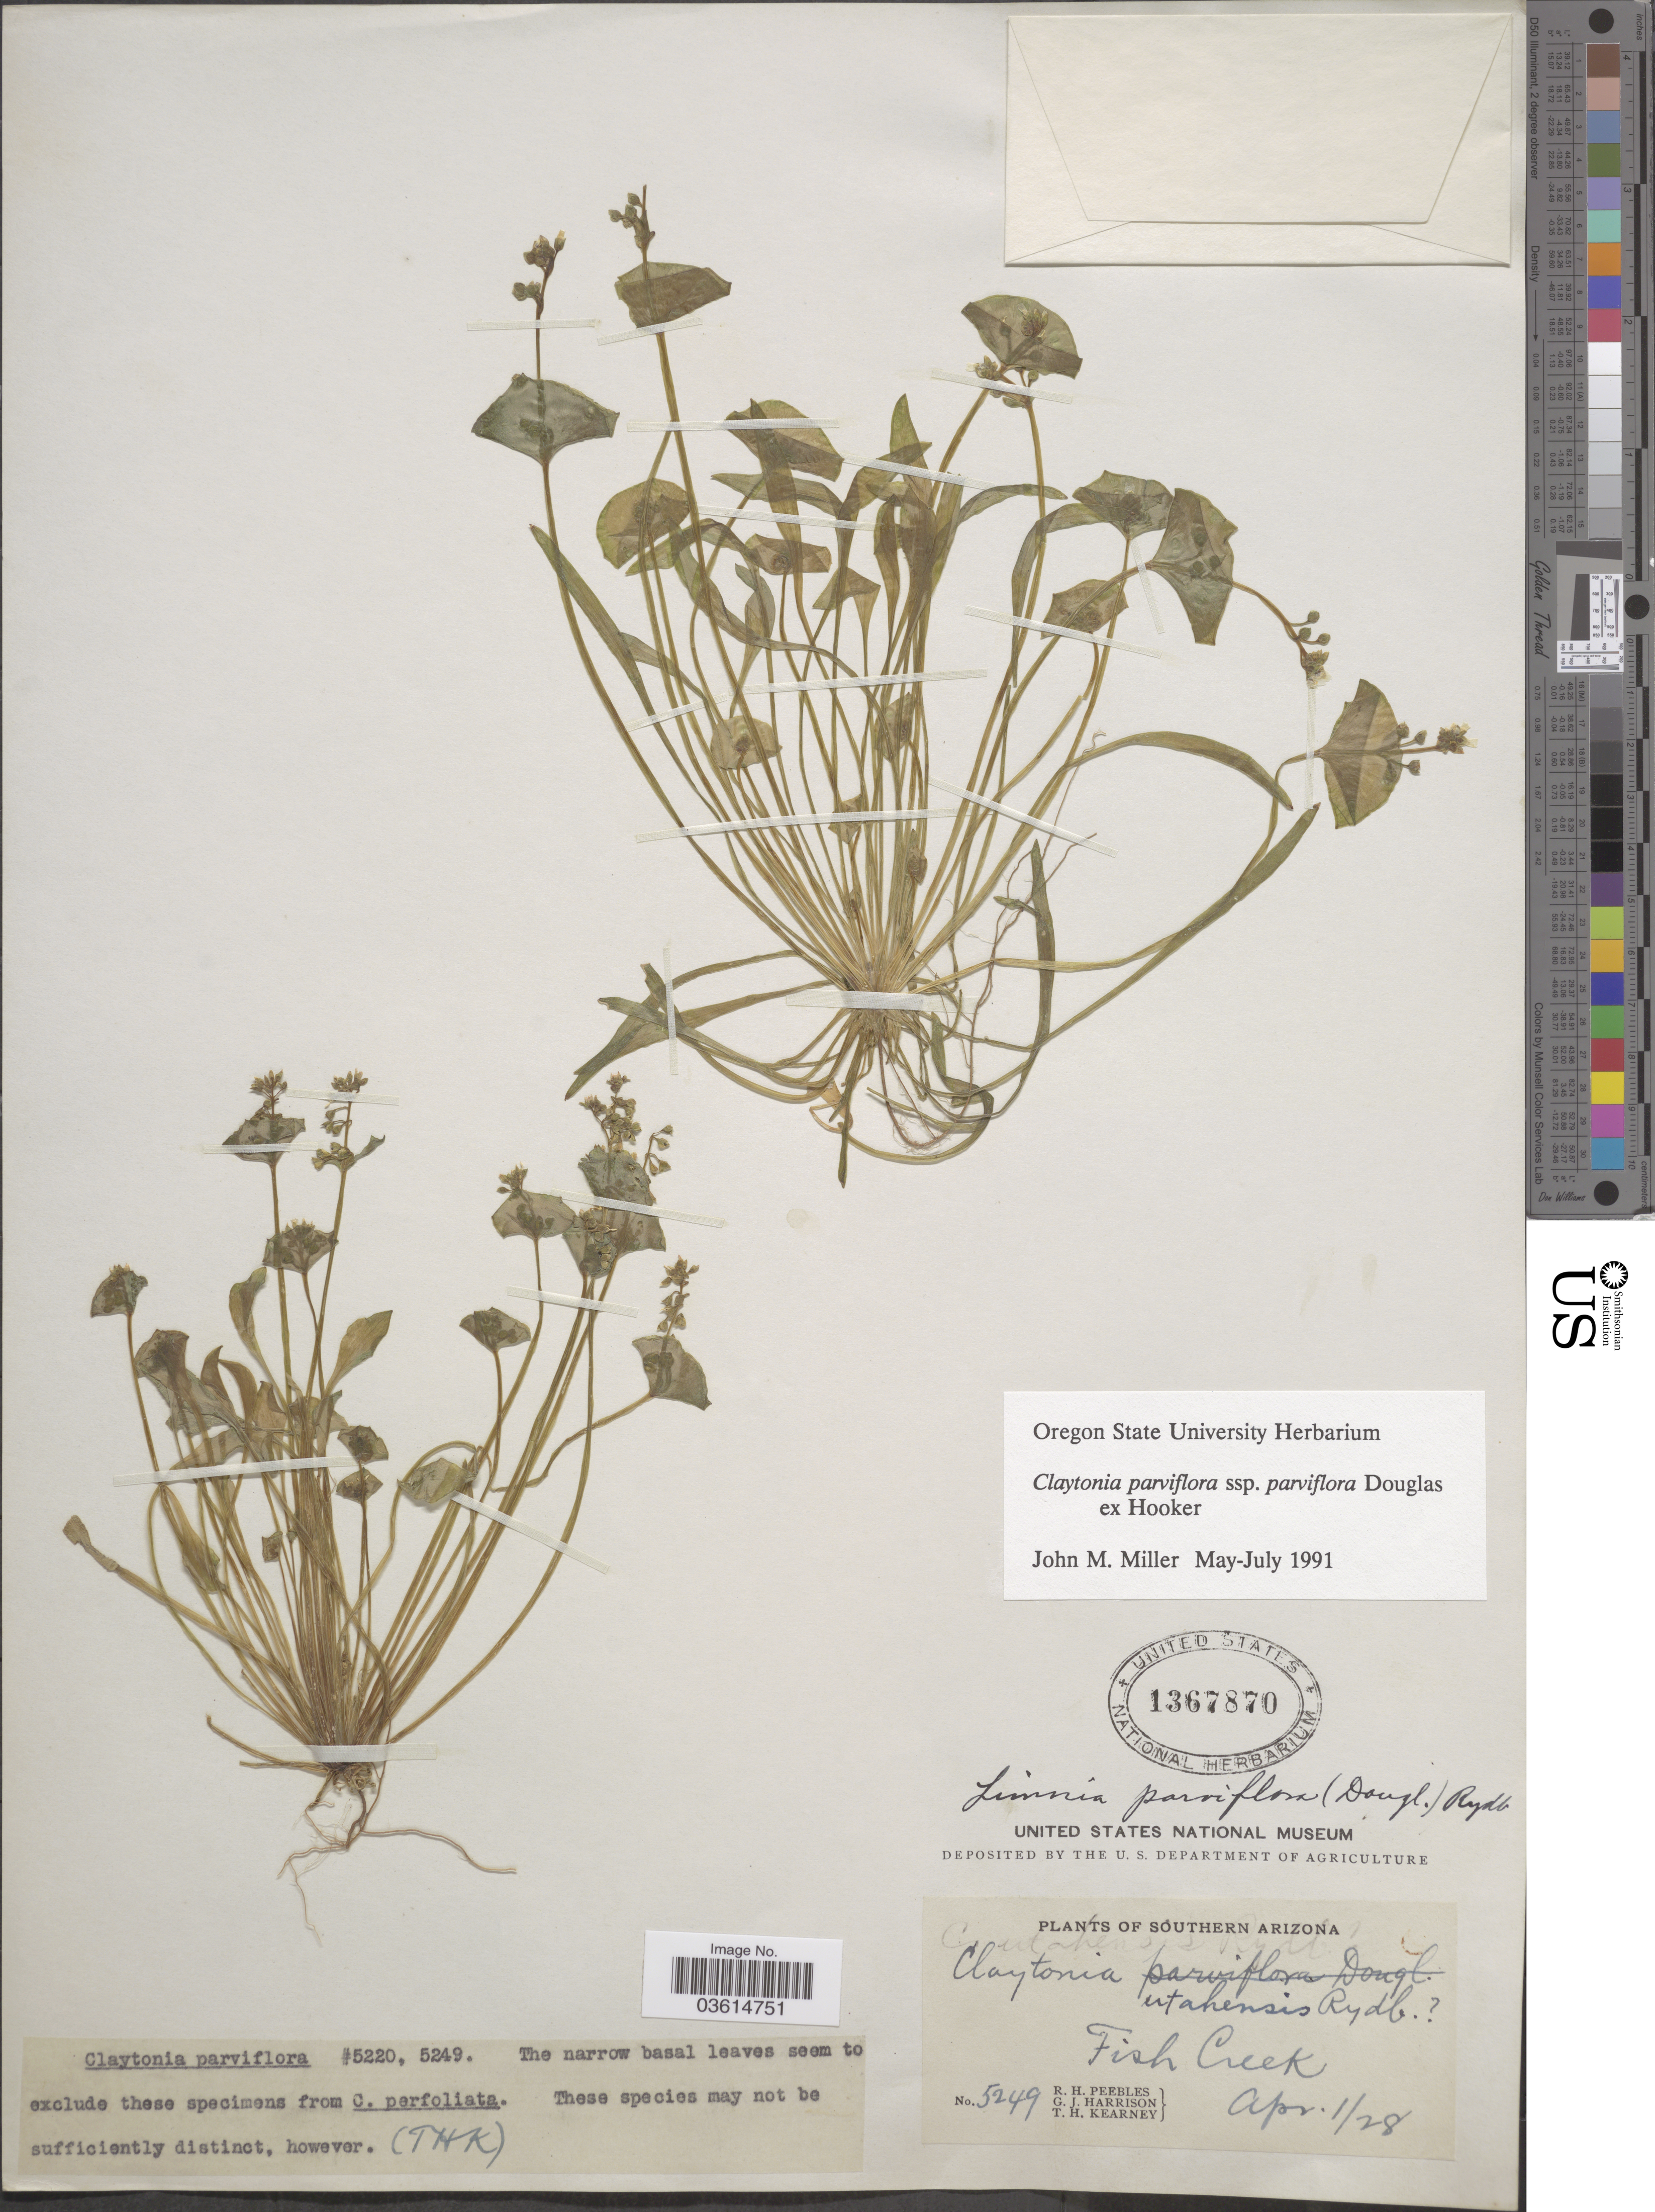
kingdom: Plantae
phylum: Tracheophyta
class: Magnoliopsida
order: Caryophyllales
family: Montiaceae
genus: Claytonia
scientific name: Claytonia parviflora subsp. parviflora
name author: Douglas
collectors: R. H. Peebles, G. J. Harrison & T. H. Kearney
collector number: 5249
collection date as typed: Transcribed d/m/y: 1/4/28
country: United States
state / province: Arizona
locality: Southern Arizona. Fish Creek.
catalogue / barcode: US 1367870